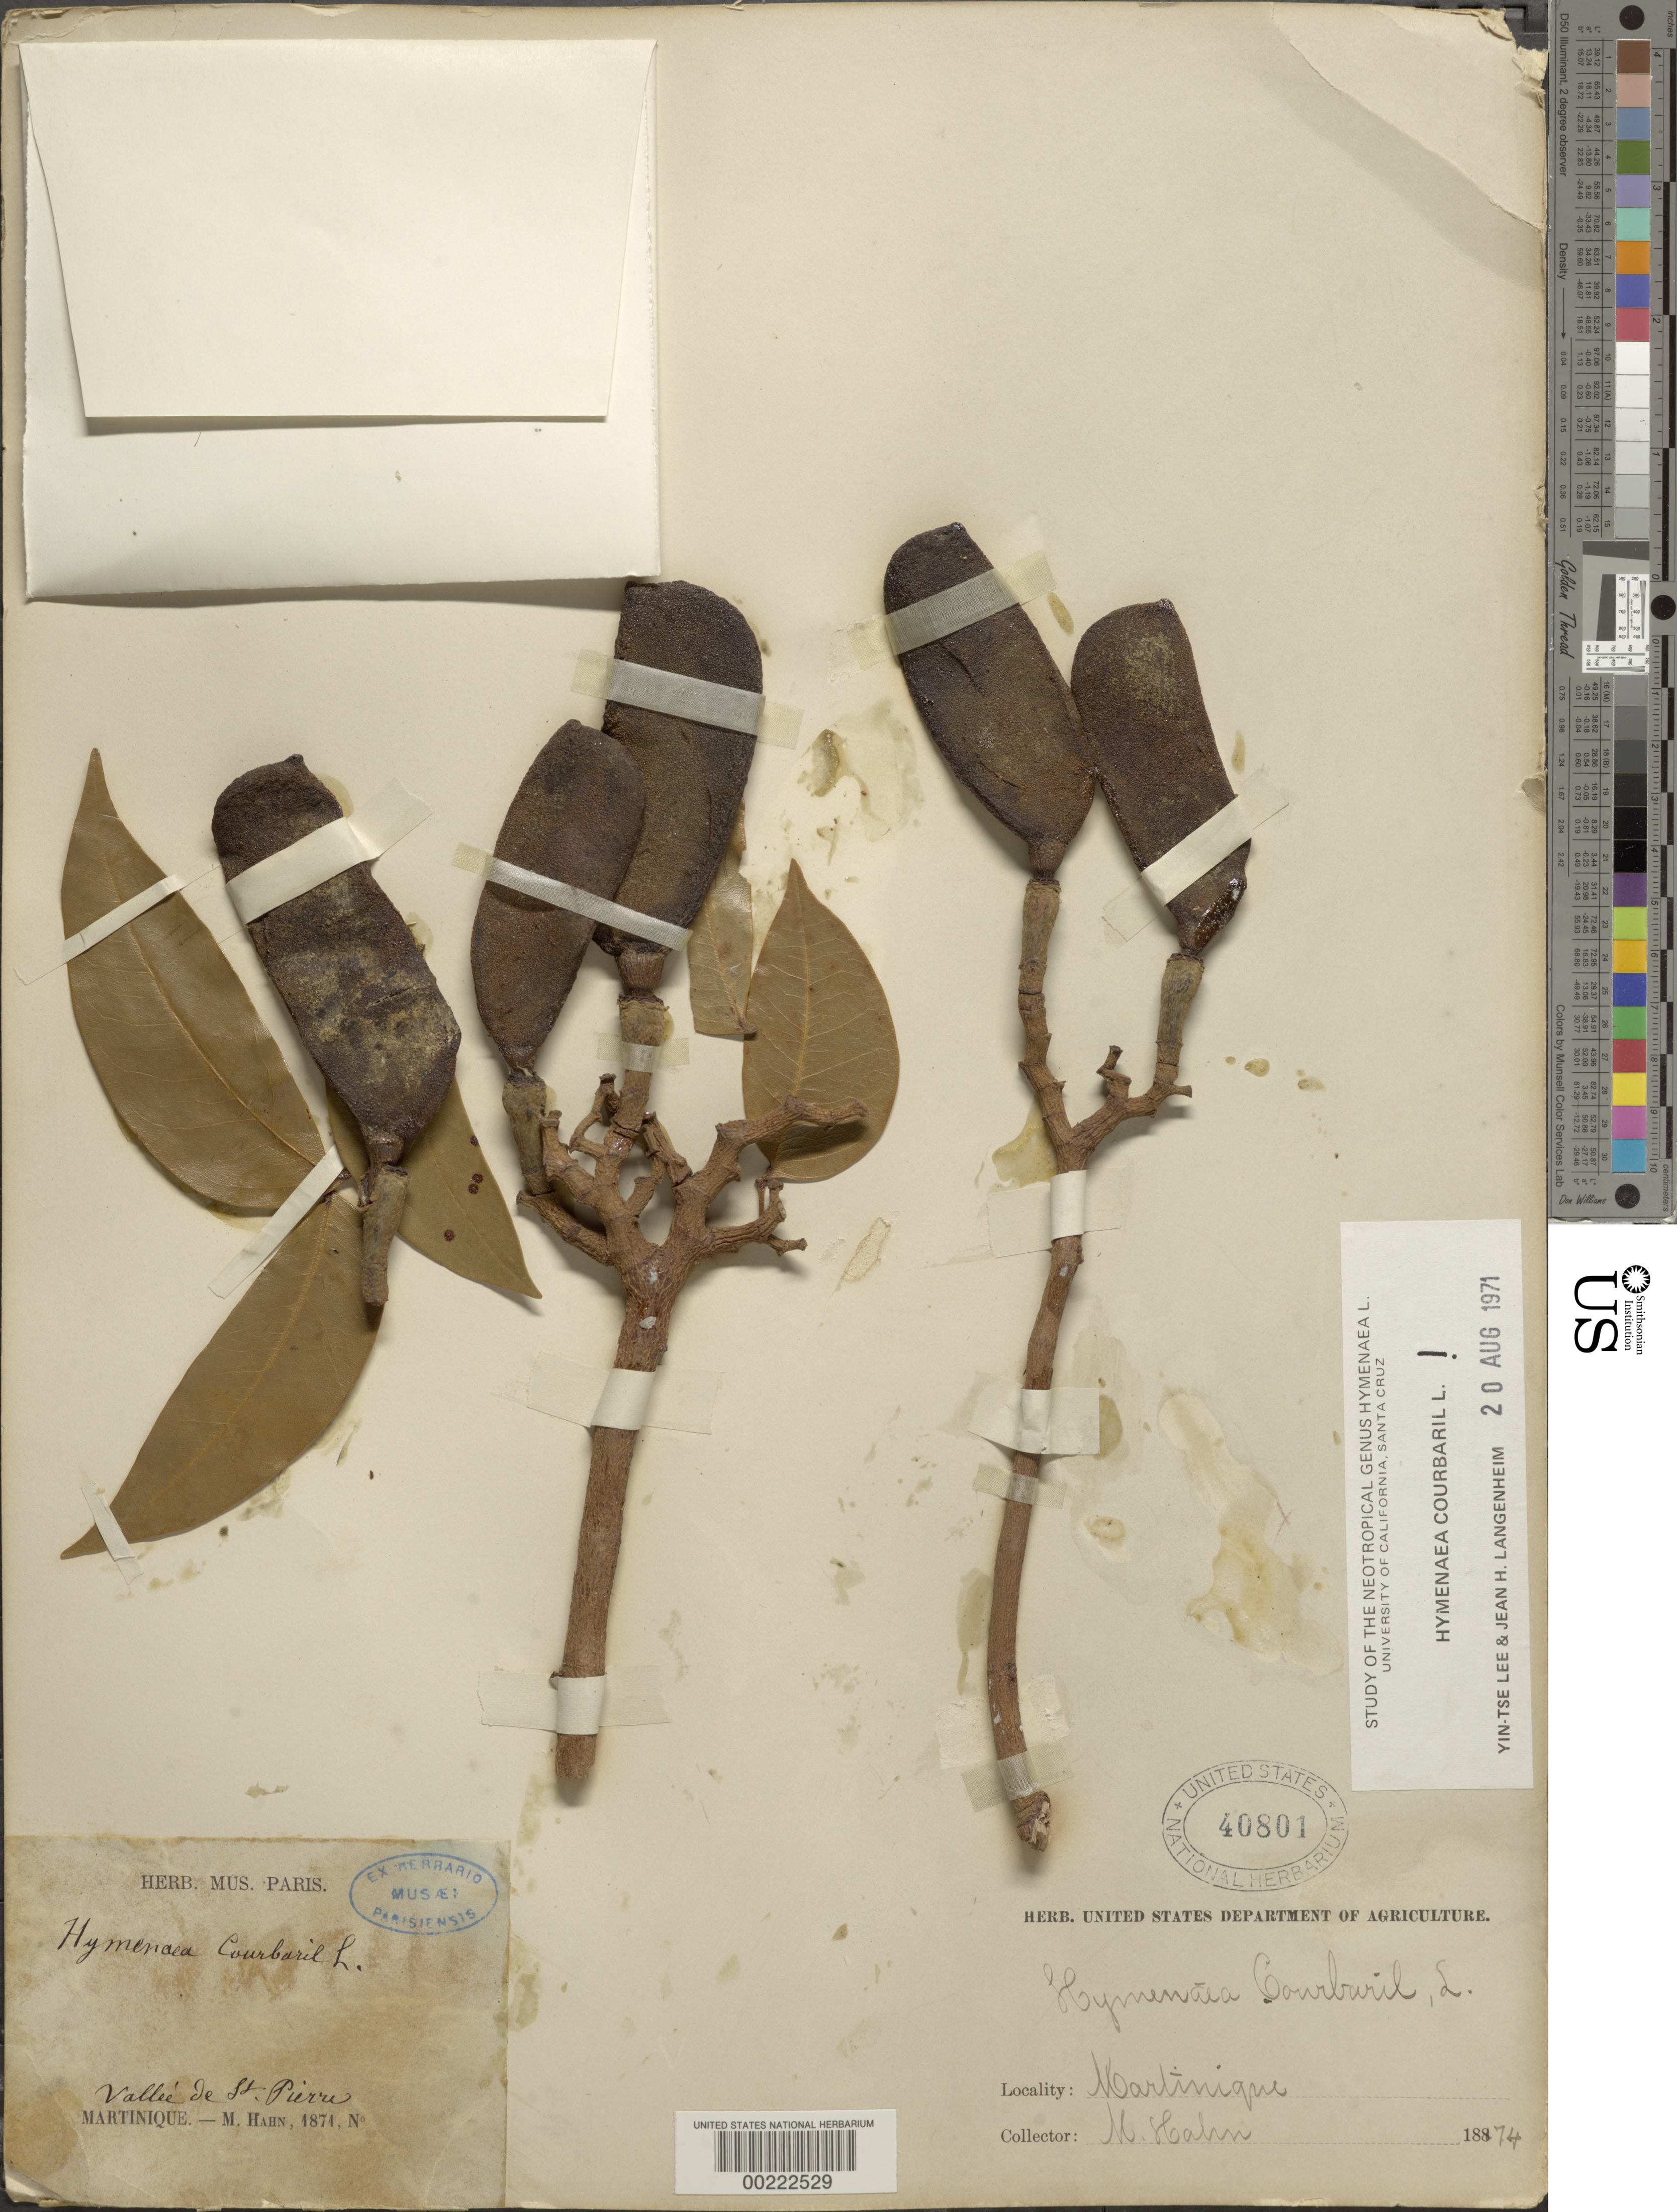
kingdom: Plantae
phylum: Tracheophyta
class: Magnoliopsida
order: Fabales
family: Fabaceae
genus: Hymenaea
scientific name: Hymenaea courbaril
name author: L.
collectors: M. Hahn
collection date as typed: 1874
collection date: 1874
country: Martinique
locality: Vallee de st. pierre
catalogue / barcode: US 40801